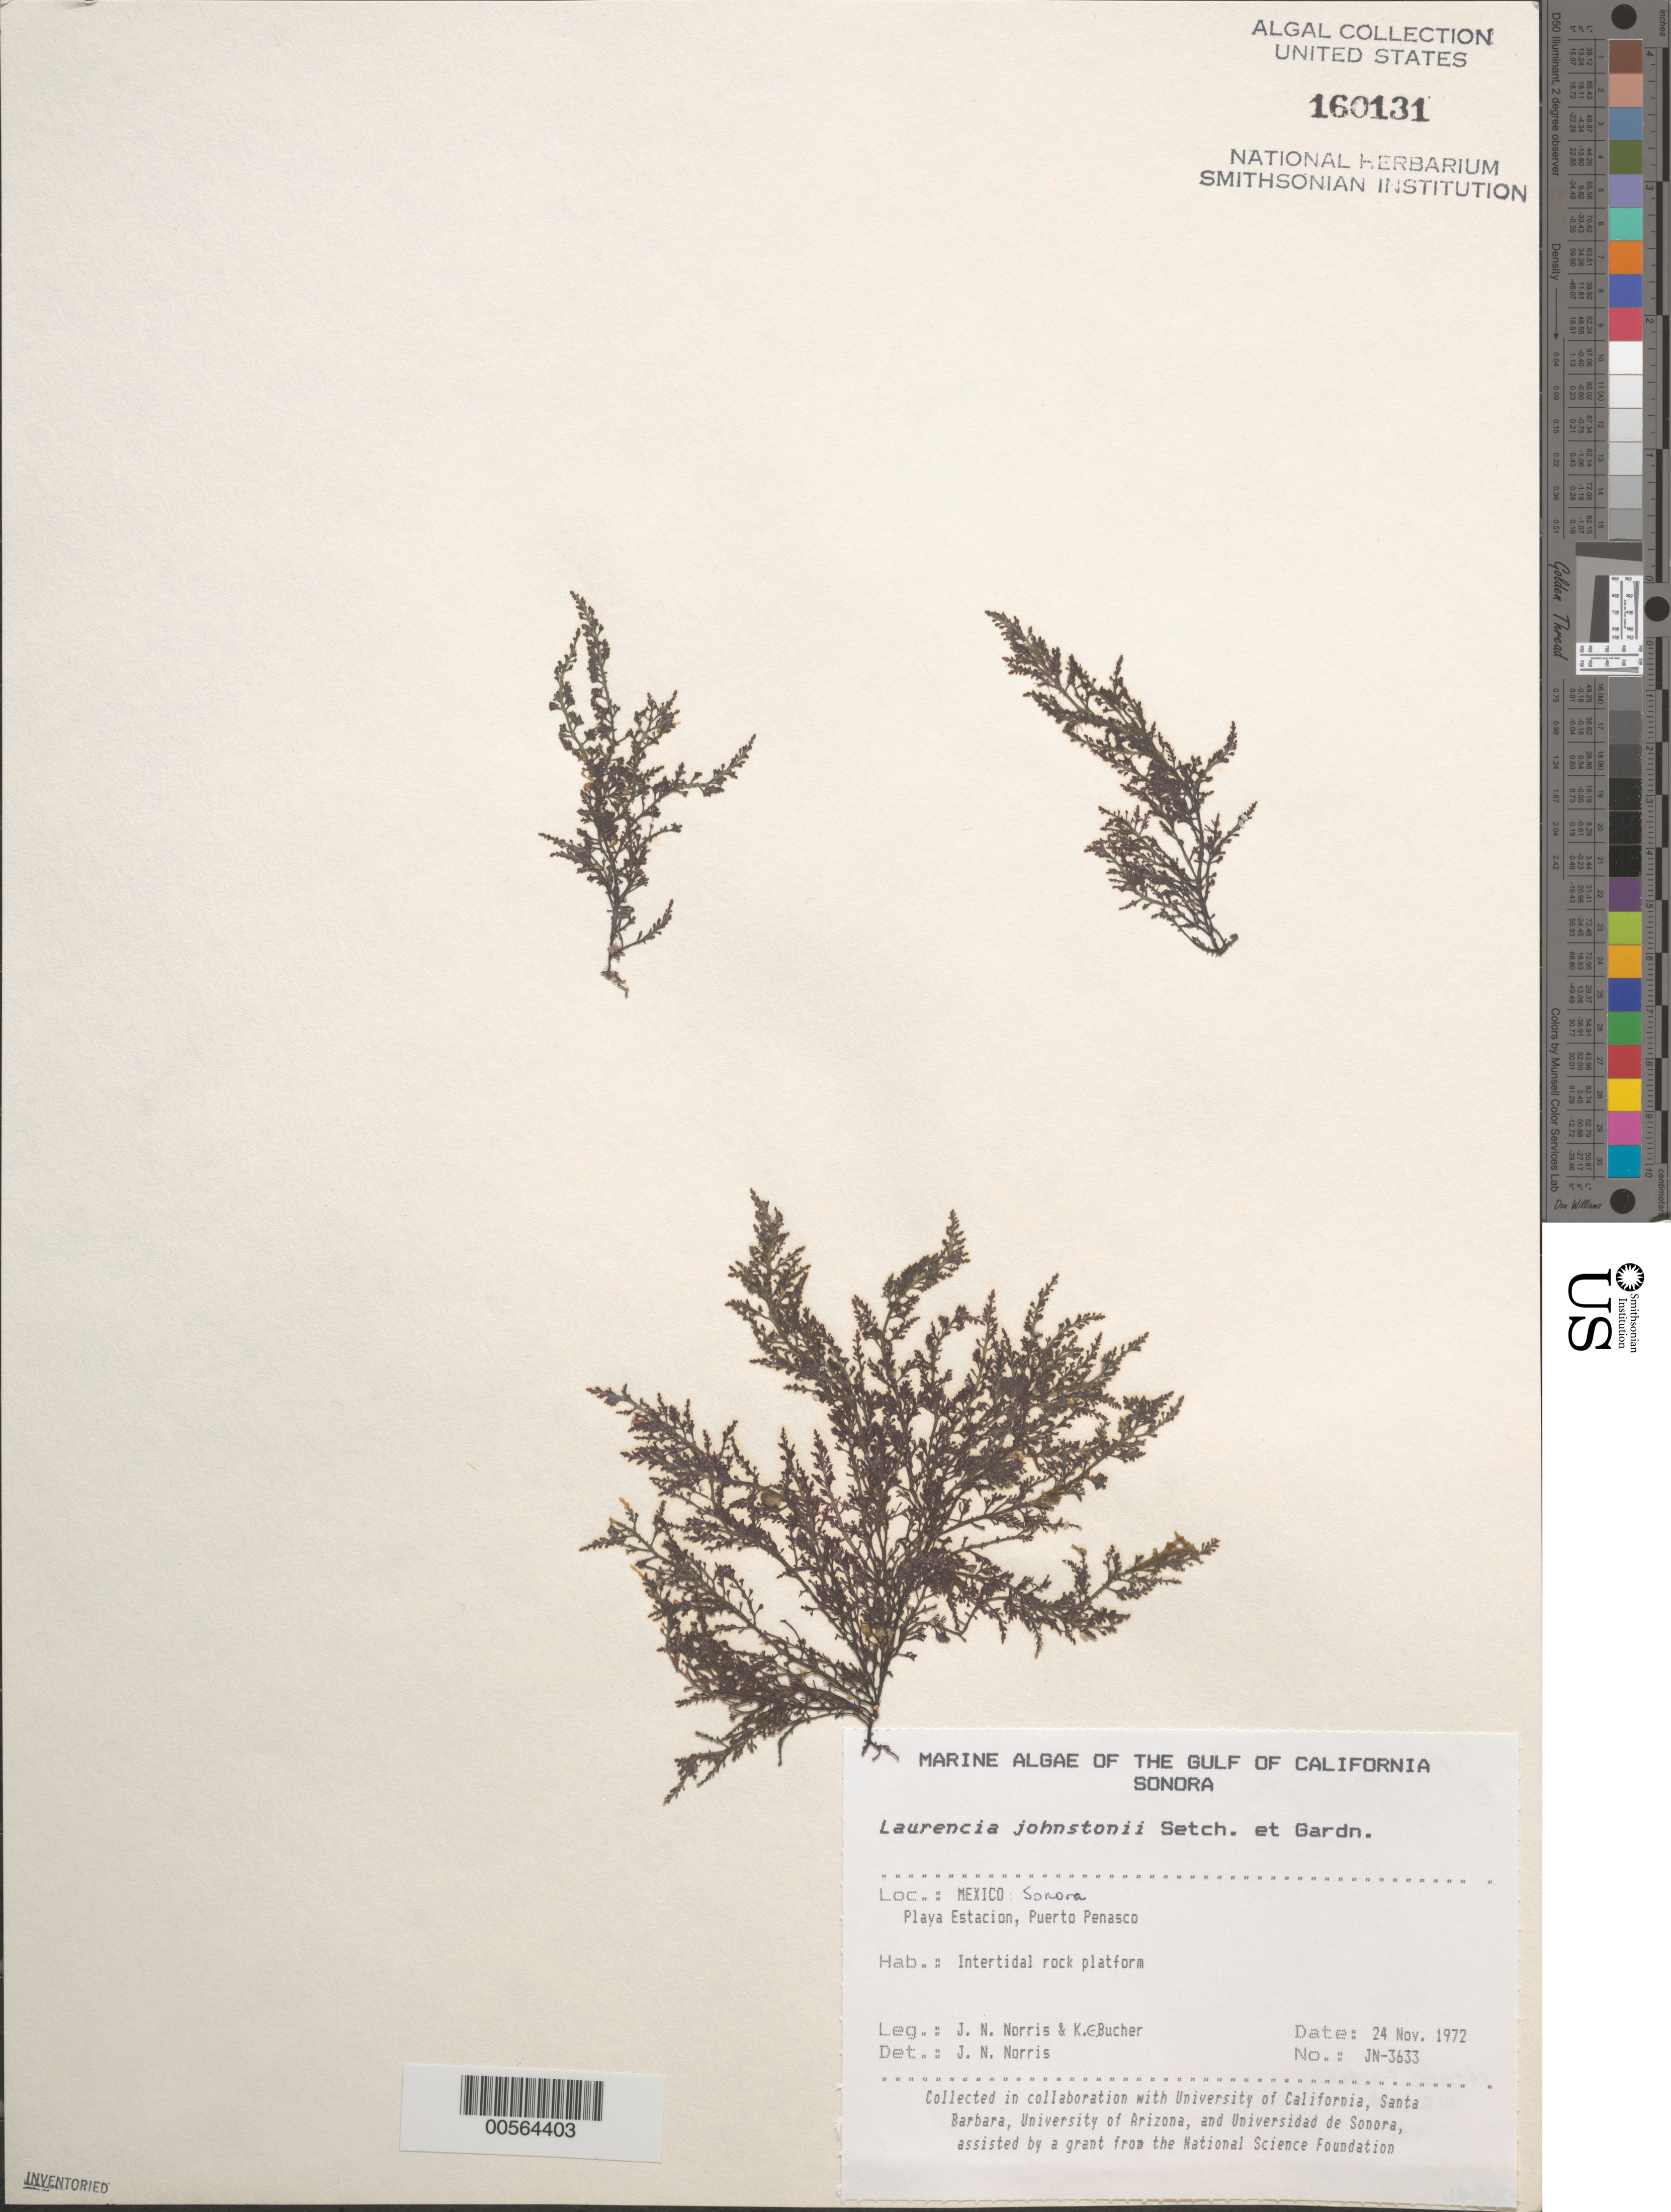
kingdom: Plantae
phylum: Rhodophyta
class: Florideophyceae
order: Ceramiales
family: Rhodomelaceae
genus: Laurencia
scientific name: Laurencia johnstonii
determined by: Norris, James N.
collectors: J. N. Norris & K. E. Bucher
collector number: JN-3633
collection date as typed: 24 Nov 1972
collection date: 1972-11-24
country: Mexico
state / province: Sonora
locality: Playa Estacion, Puerto Penasco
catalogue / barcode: US 160131